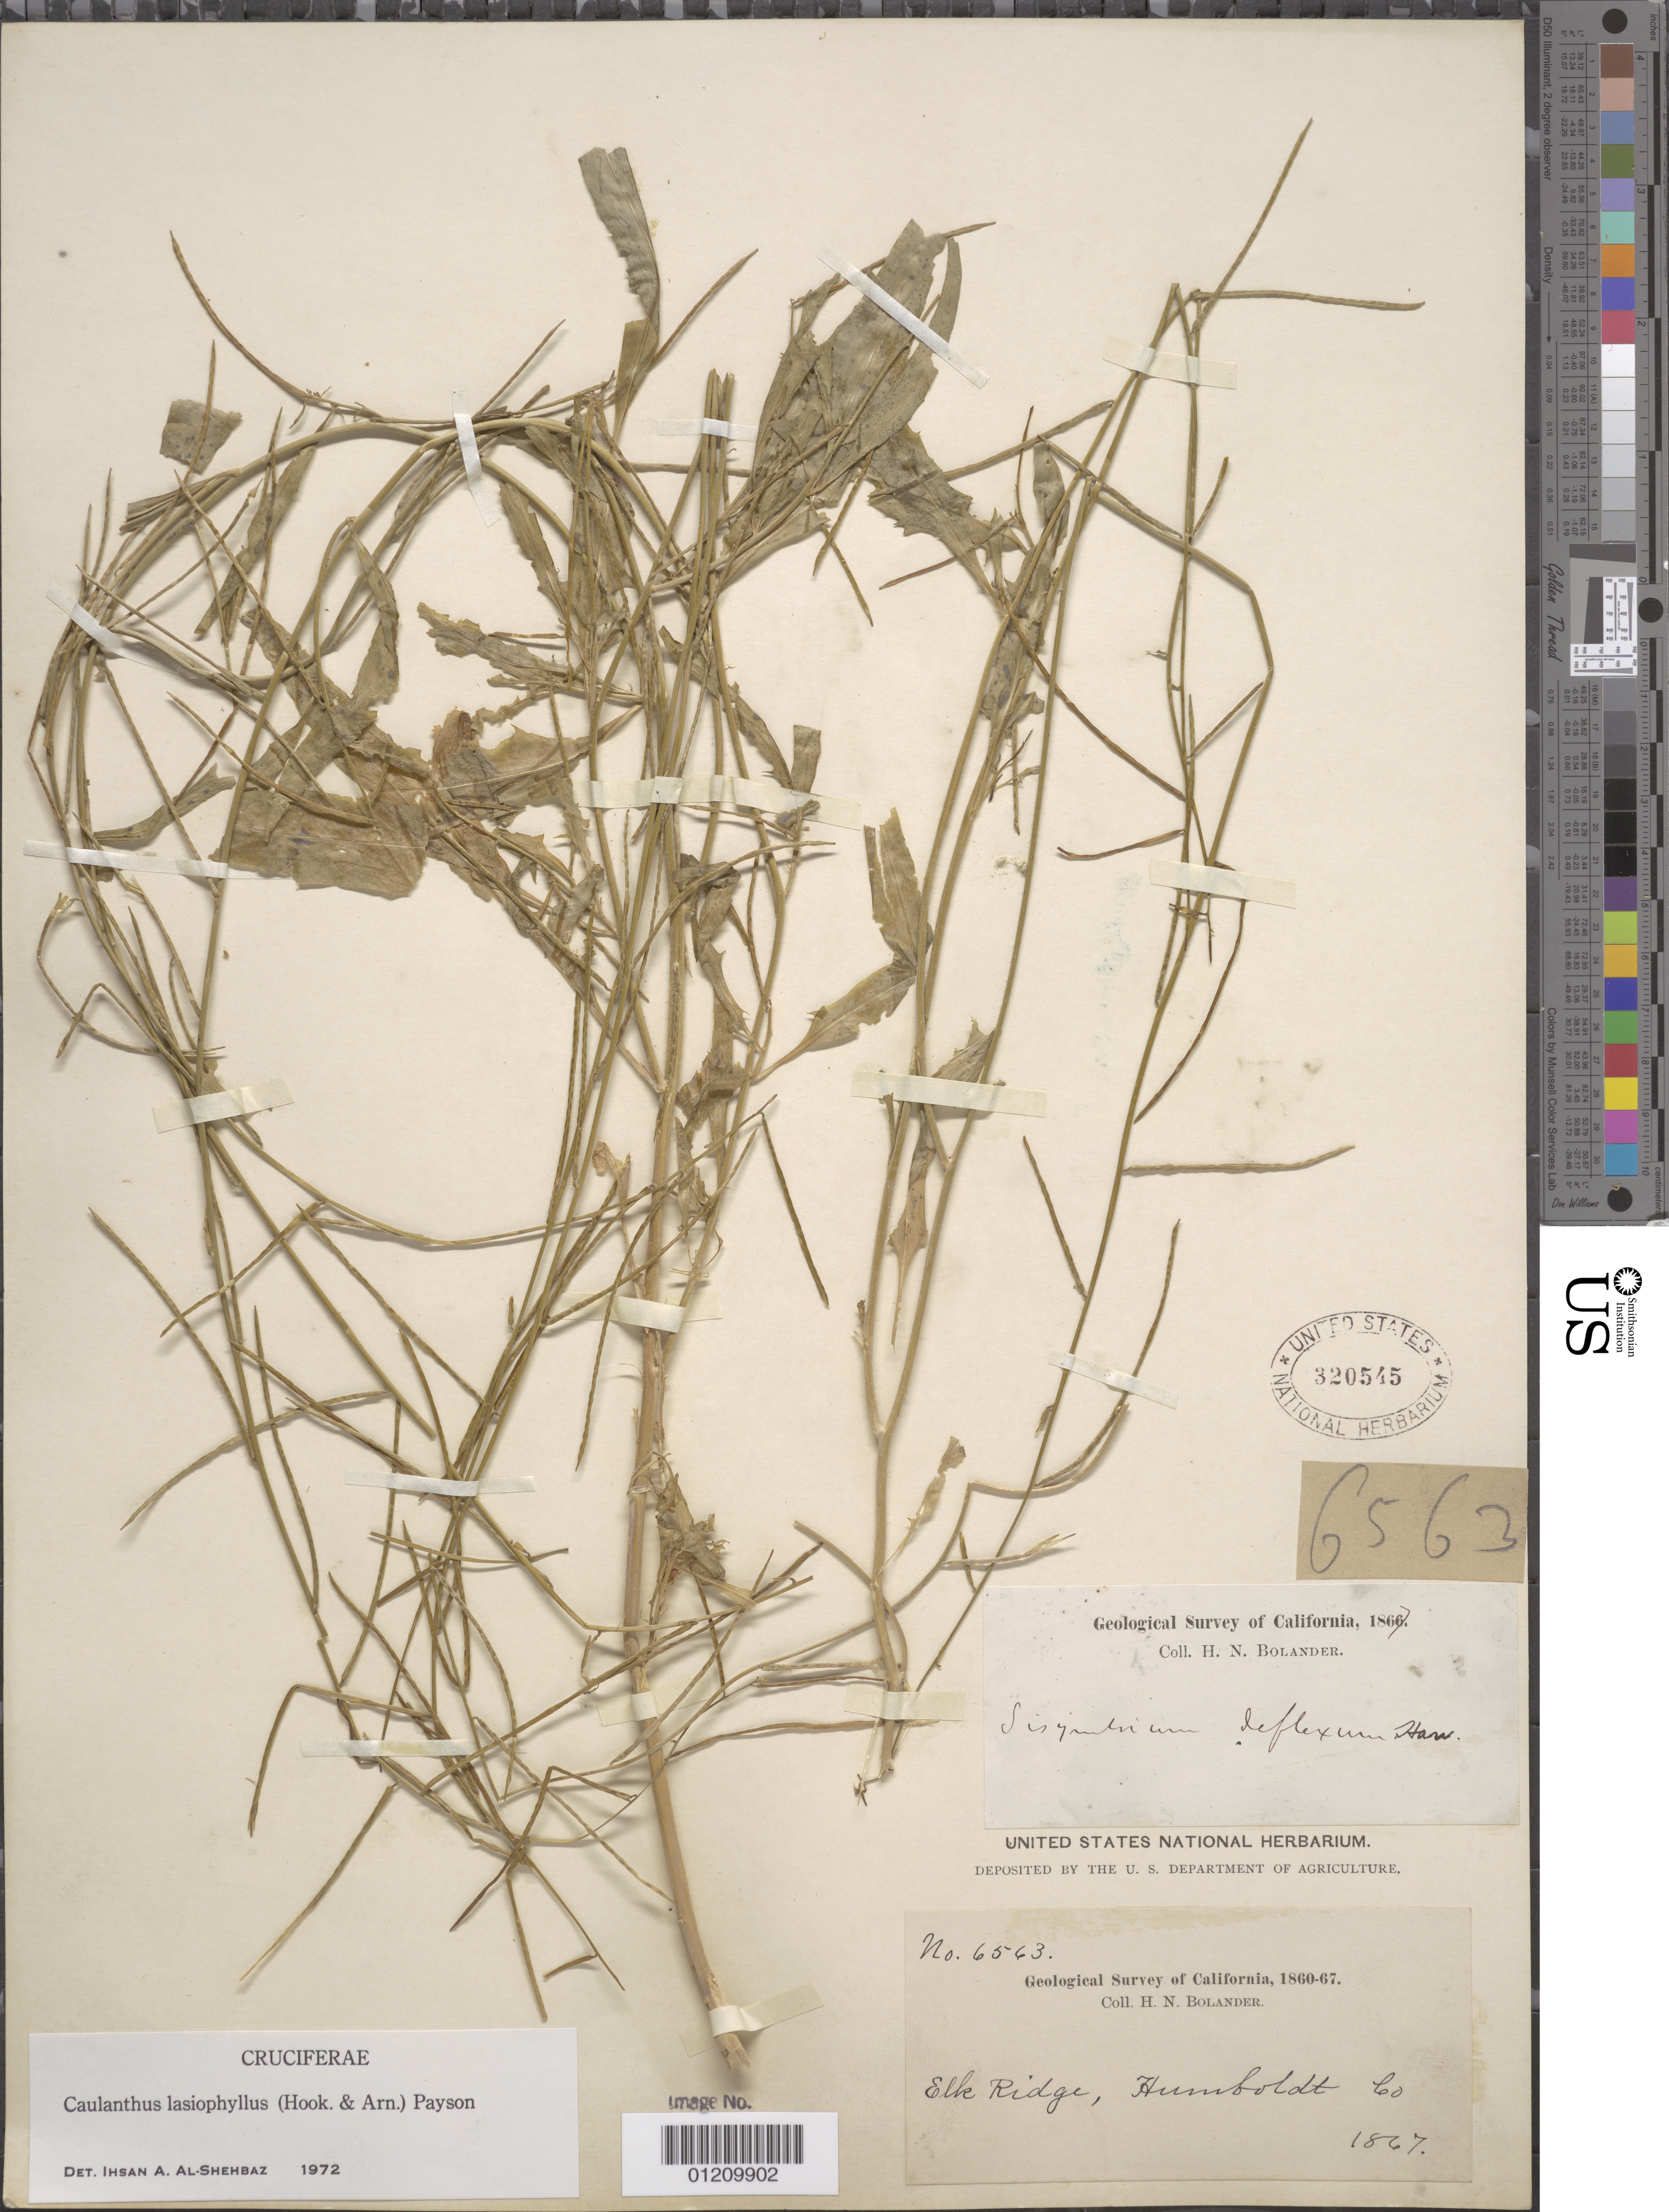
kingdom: Plantae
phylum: Tracheophyta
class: Magnoliopsida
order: Brassicales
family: Brassicaceae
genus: Caulanthus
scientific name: Caulanthus lasiophyllus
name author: (Hook. & Arn.) Payson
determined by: Al-Shehbaz, I. A., (MO), Missouri Botanical Garden (UNITED STATES)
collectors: H. Bolander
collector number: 6563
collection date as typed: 1867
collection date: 1867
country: United States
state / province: California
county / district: Humboldt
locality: Elk Ridge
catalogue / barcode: US 320545